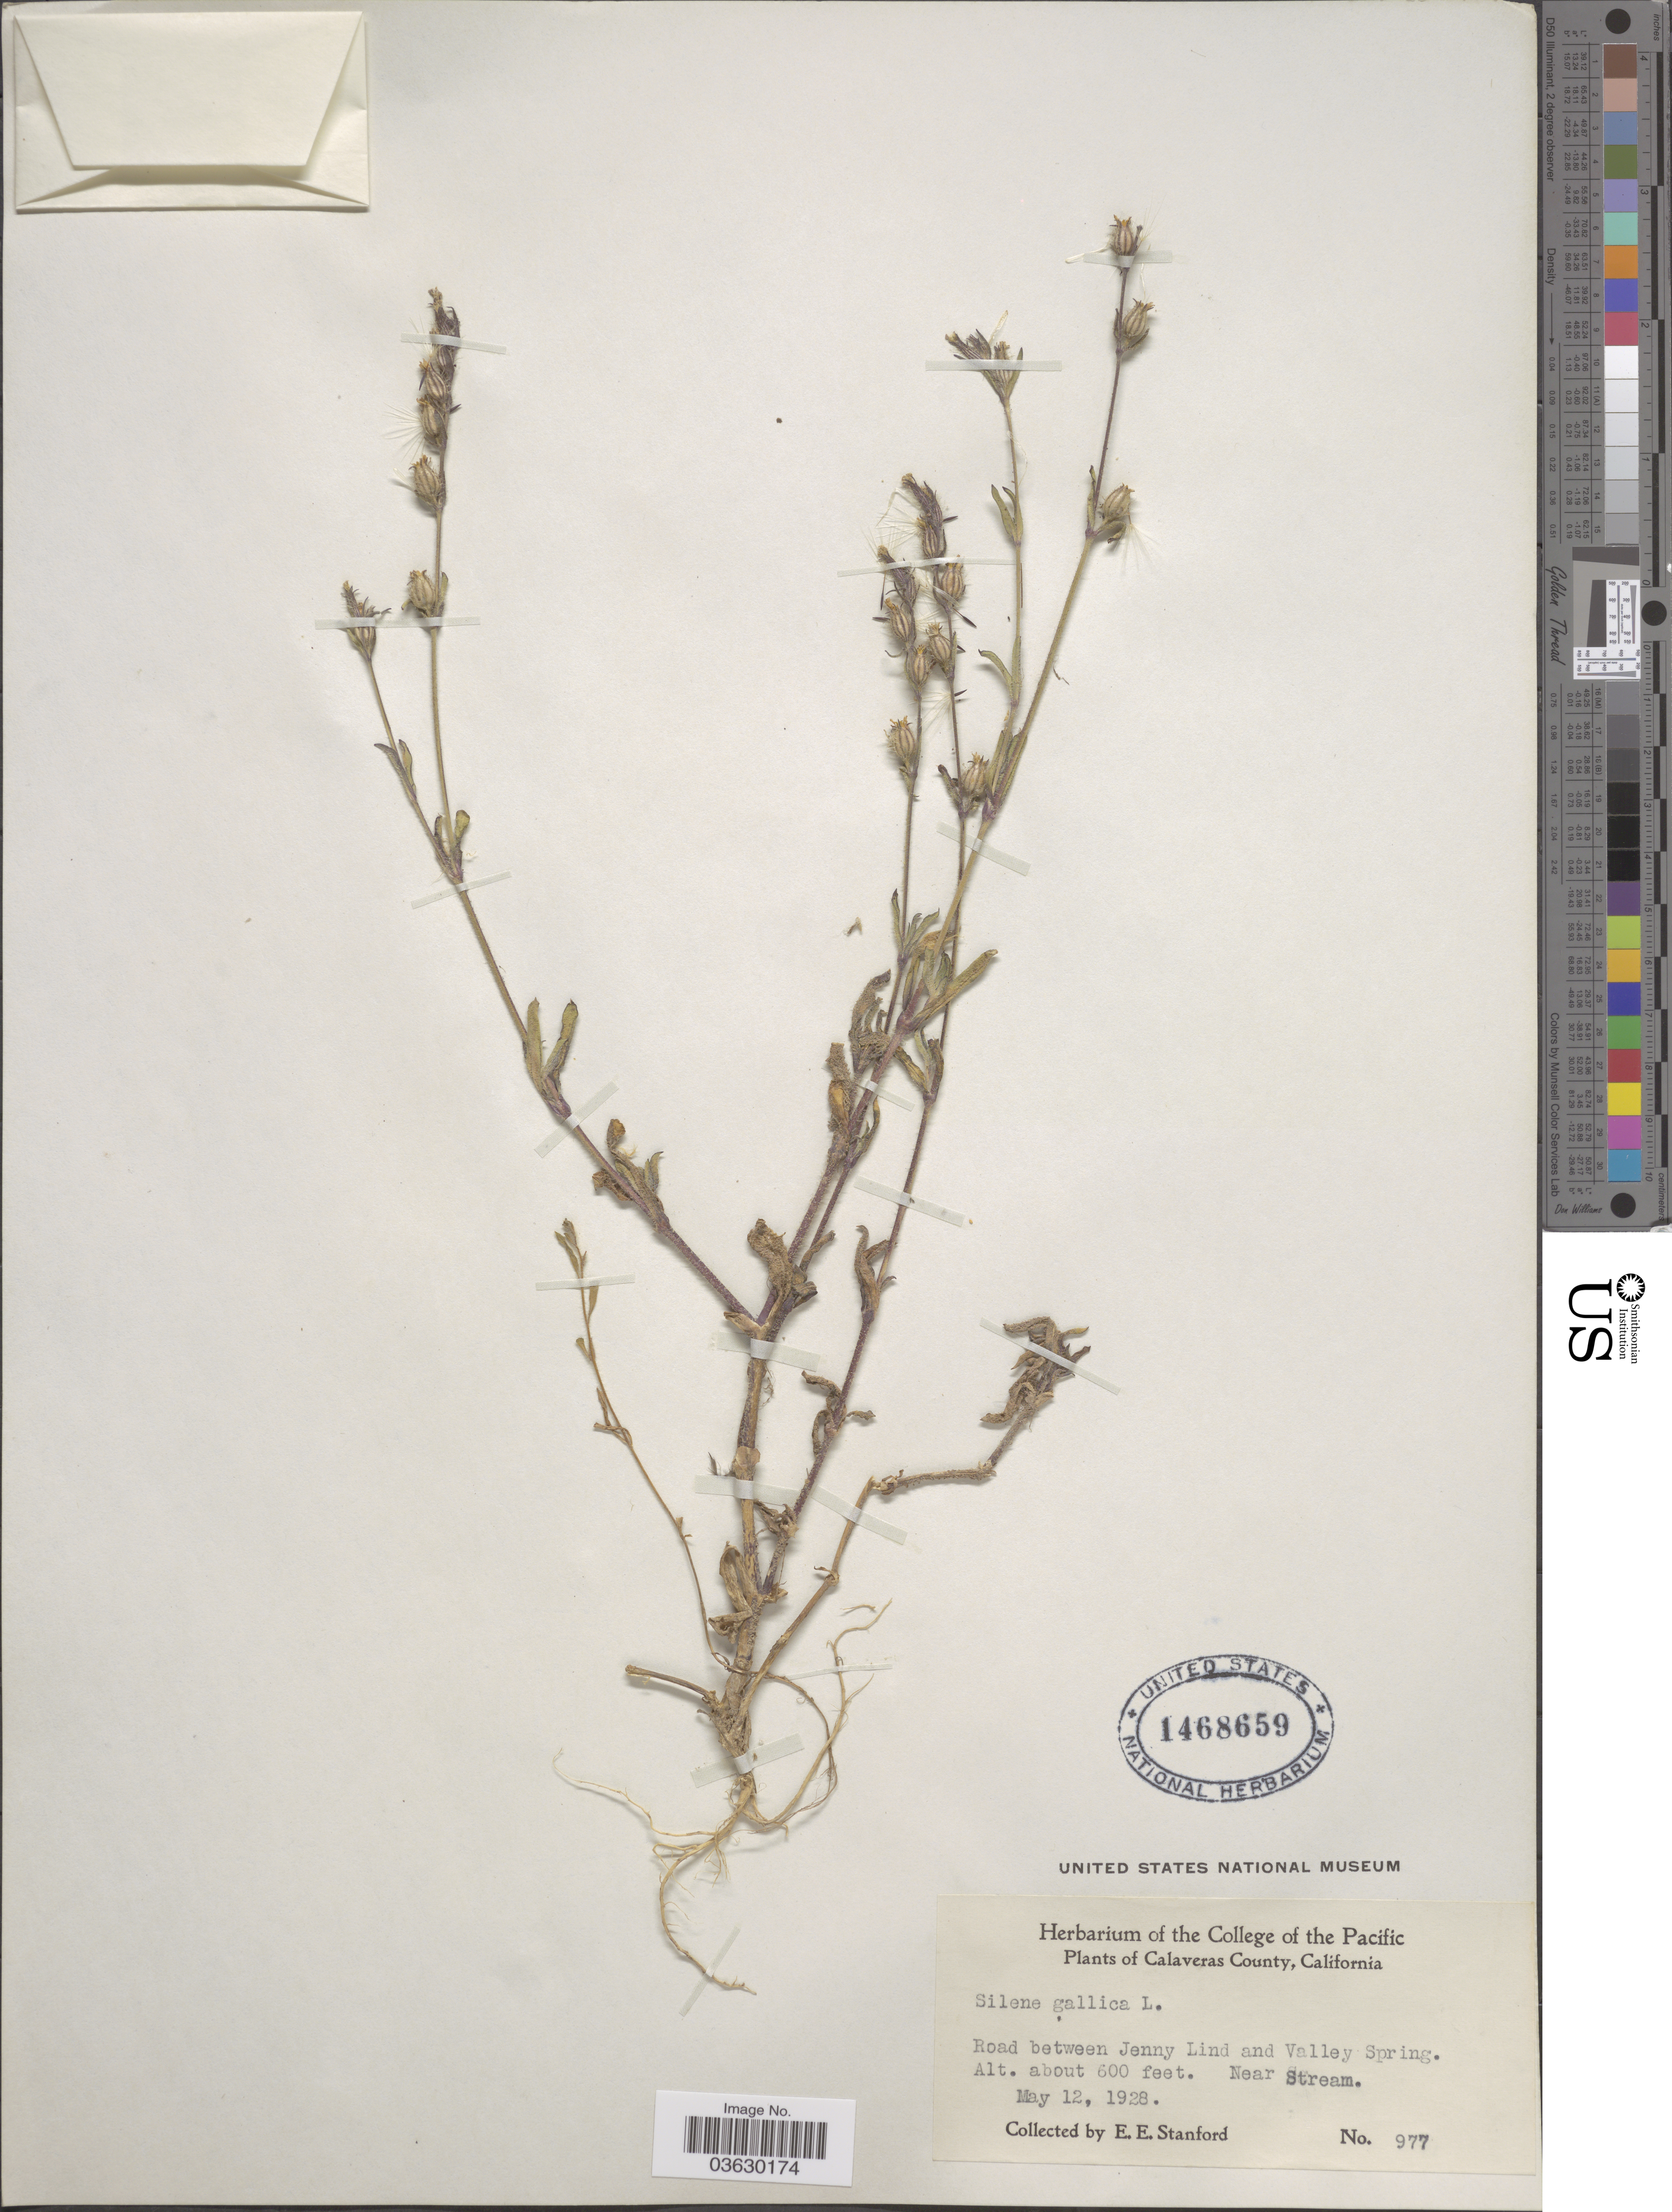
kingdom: Plantae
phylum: Tracheophyta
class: Magnoliopsida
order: Caryophyllales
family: Caryophyllaceae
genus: Silene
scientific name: Silene gallica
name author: L.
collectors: E. Stanford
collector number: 977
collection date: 1928-05-12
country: United States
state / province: California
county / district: Calaveras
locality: Calaveras County. Road between Jenny Lind and Valley Spring. Near stream.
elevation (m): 183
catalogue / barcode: US 1468659